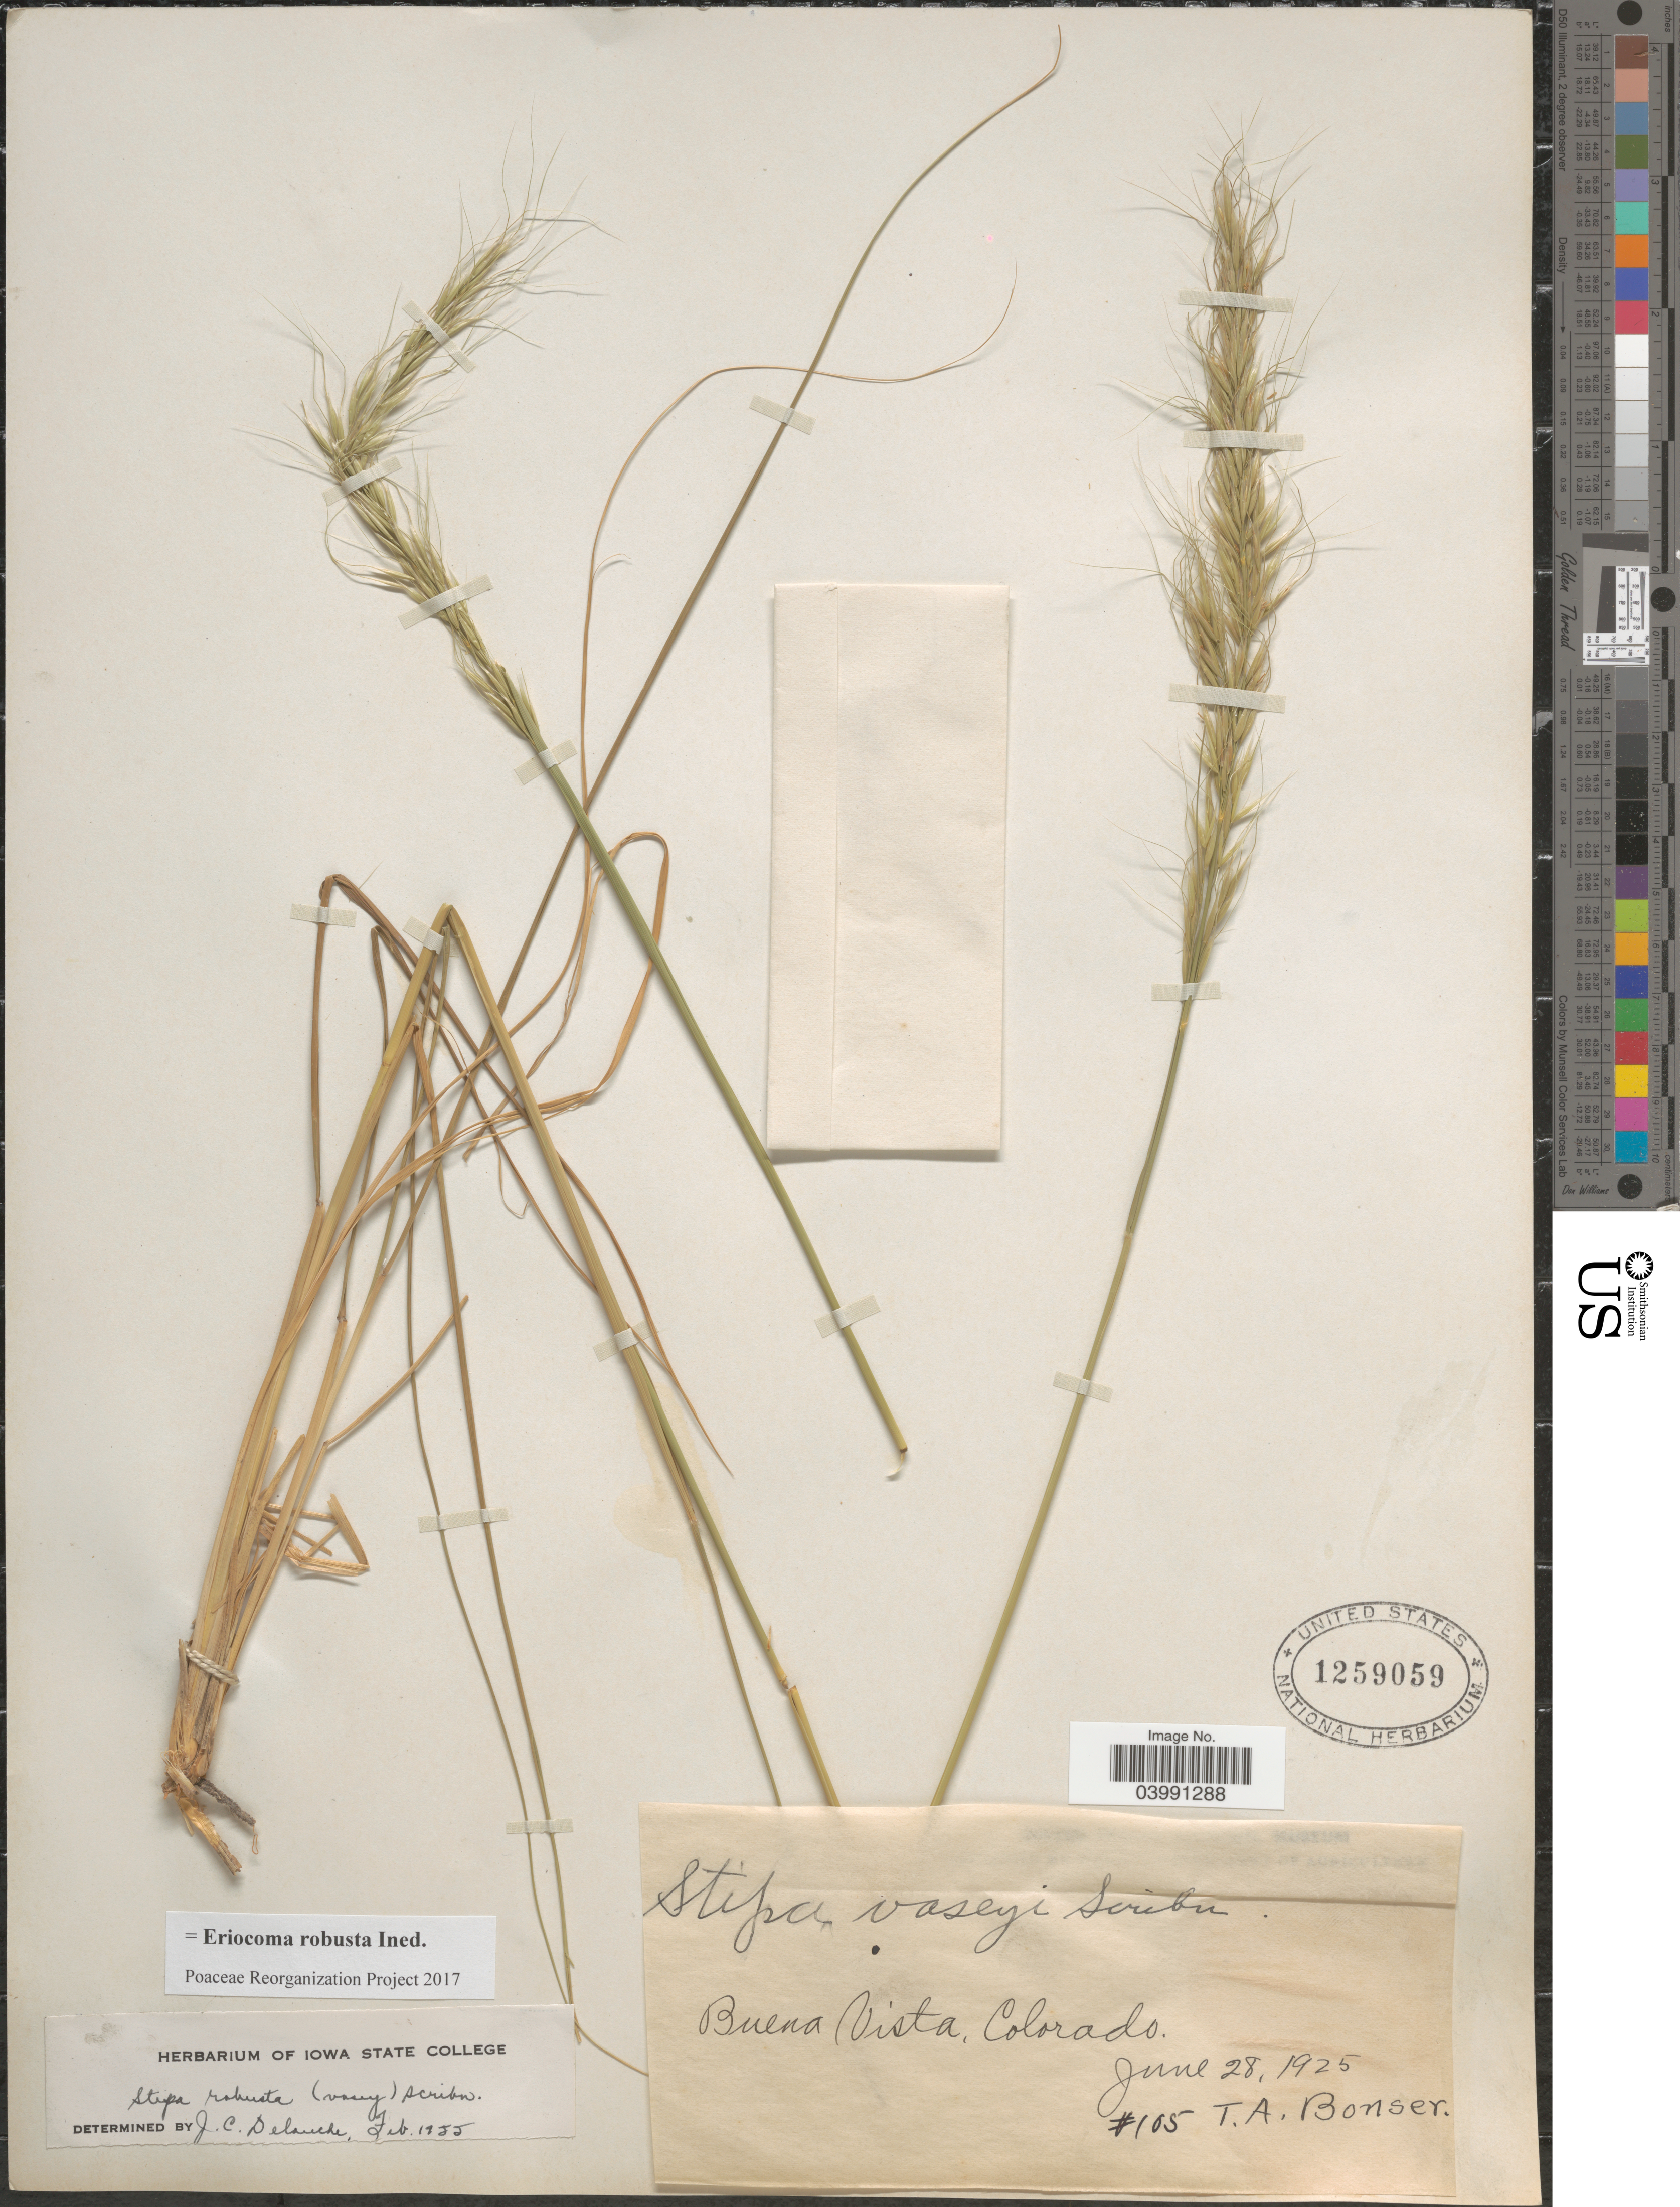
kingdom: Plantae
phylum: Tracheophyta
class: Liliopsida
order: Poales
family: Poaceae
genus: Eriocoma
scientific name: Eriocoma robusta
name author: (Vasey) Romasch.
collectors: T. Bonser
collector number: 105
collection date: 1925-06-28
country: United States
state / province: Colorado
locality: Buena Vista.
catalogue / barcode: US 1259059